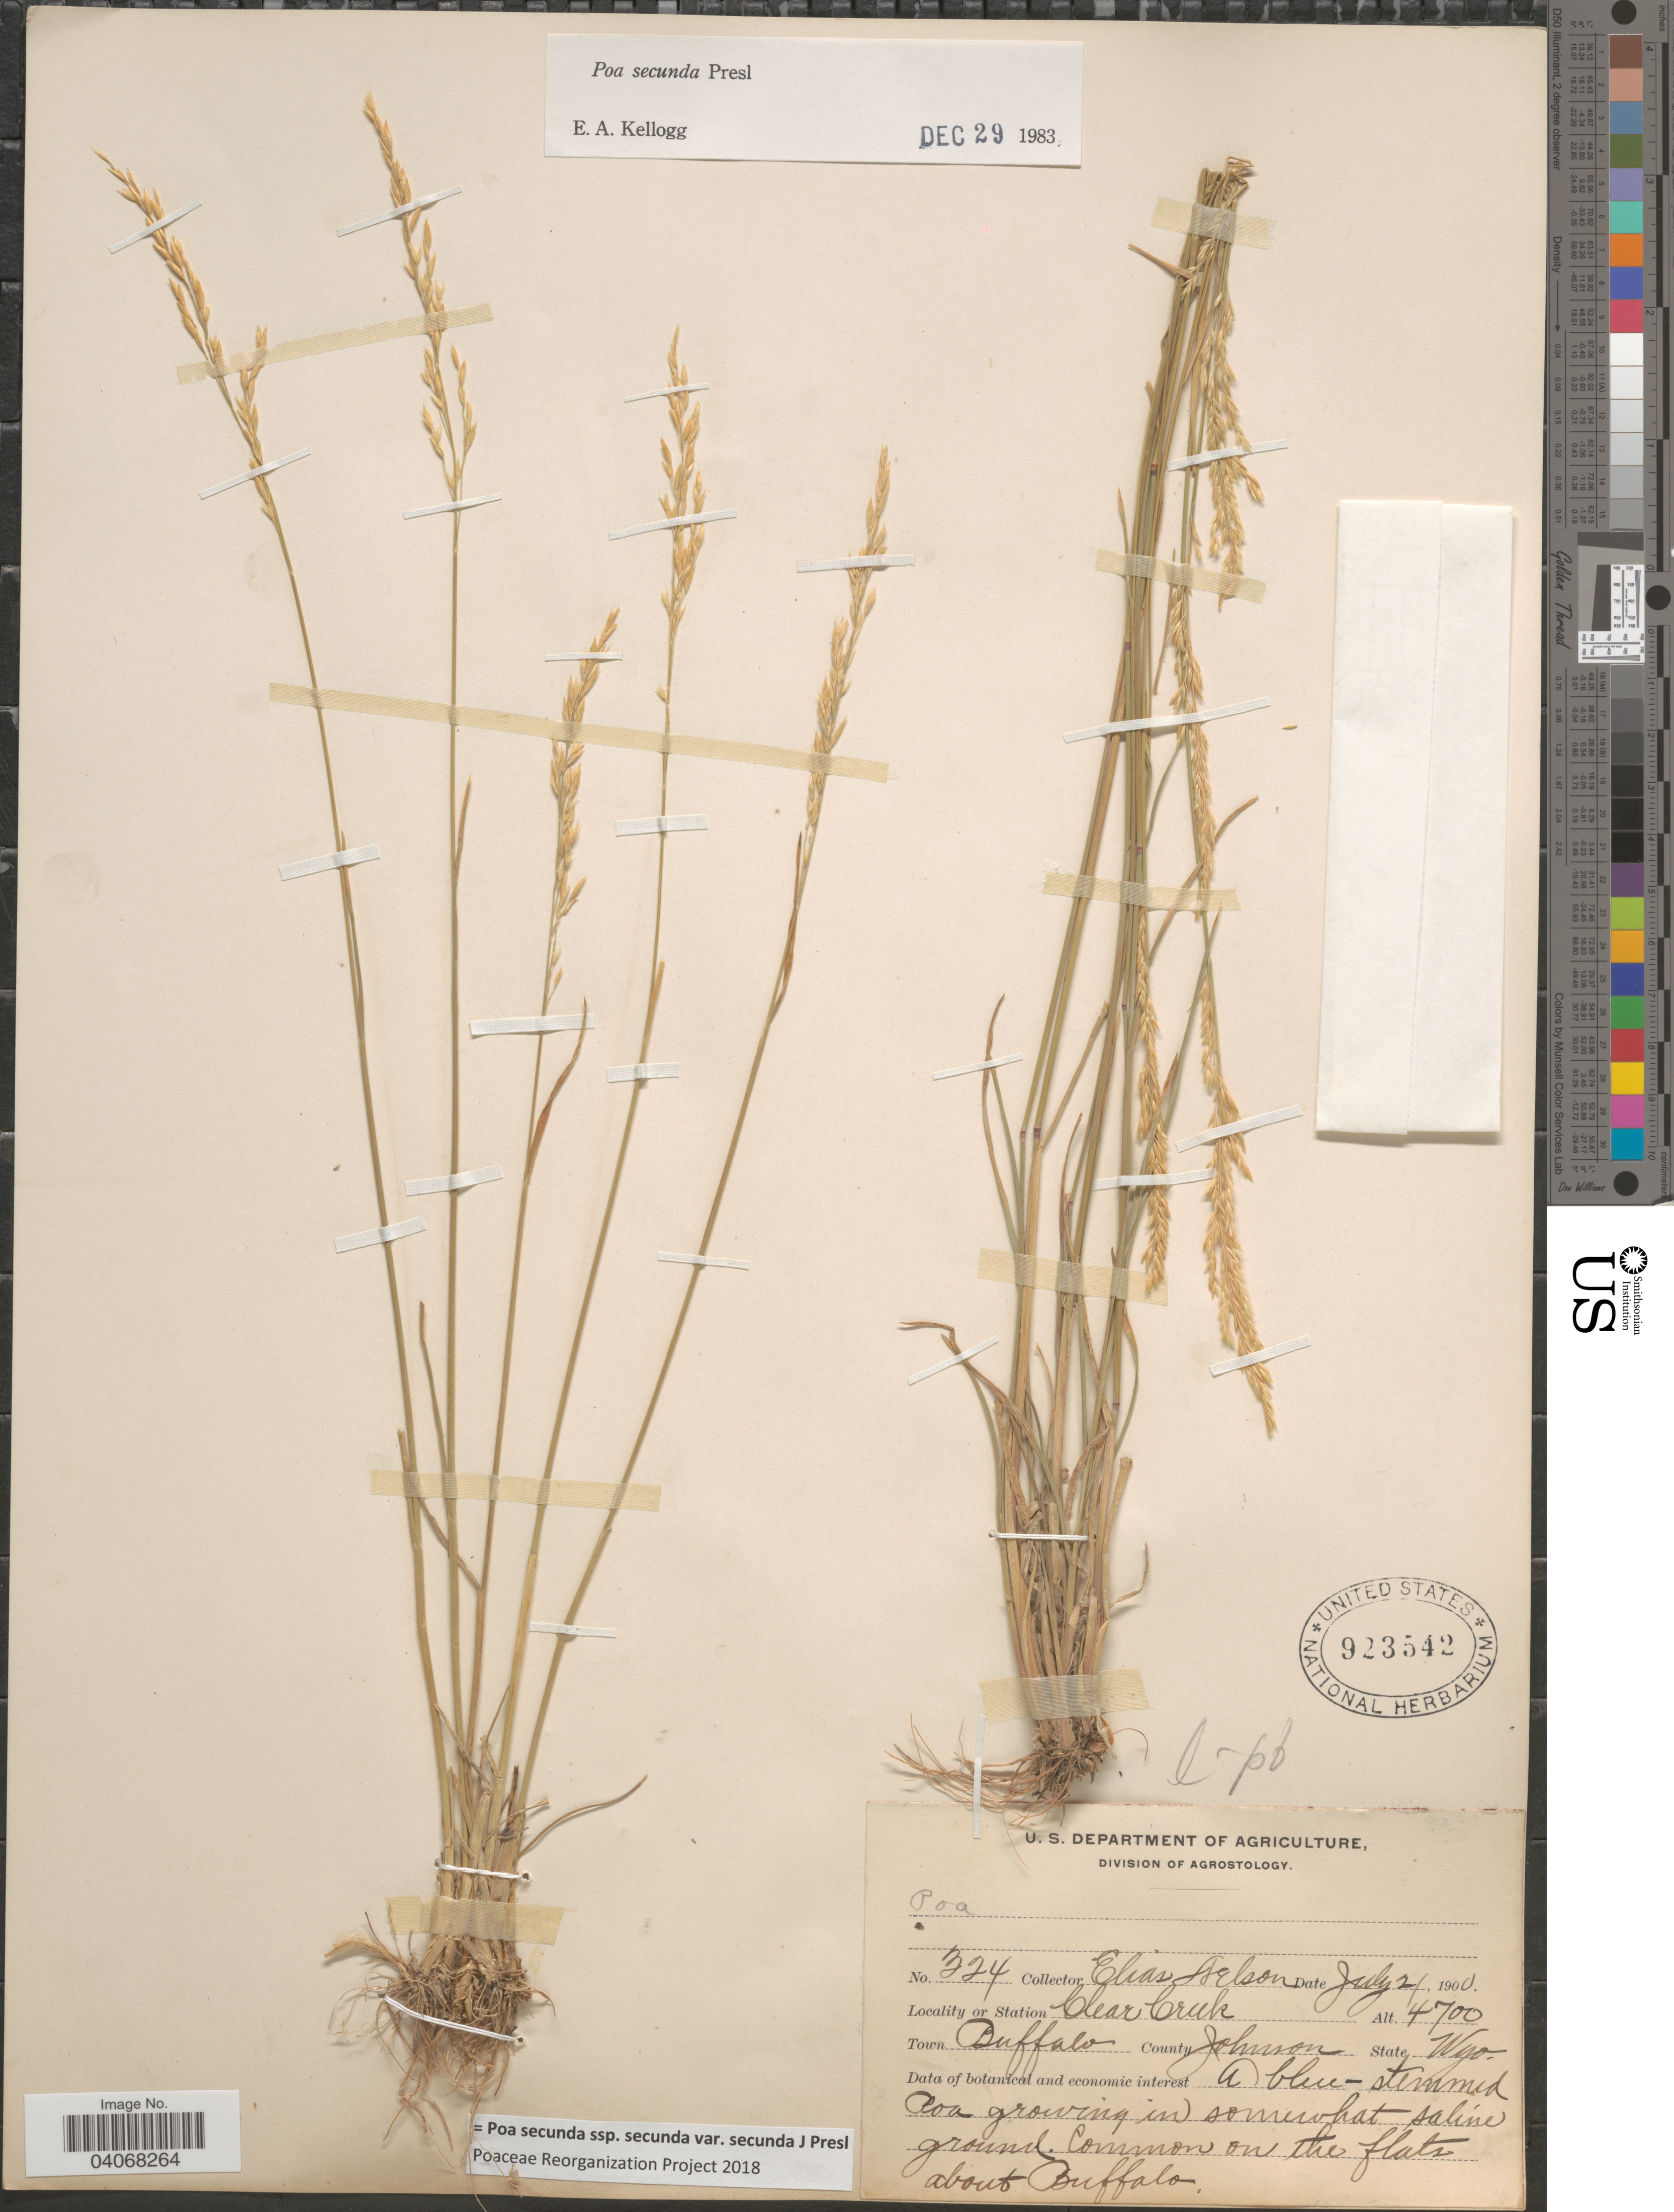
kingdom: Plantae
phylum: Tracheophyta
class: Liliopsida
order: Poales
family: Poaceae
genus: Poa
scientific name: Poa secunda subsp. secunda var. secunda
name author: J. Presl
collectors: E. Nelson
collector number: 324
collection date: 1900-07-21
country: United States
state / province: Wyoming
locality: Clear Creek. Town Buffalo. County Johnson. Common on the flats about Buffalo.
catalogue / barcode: US 923542